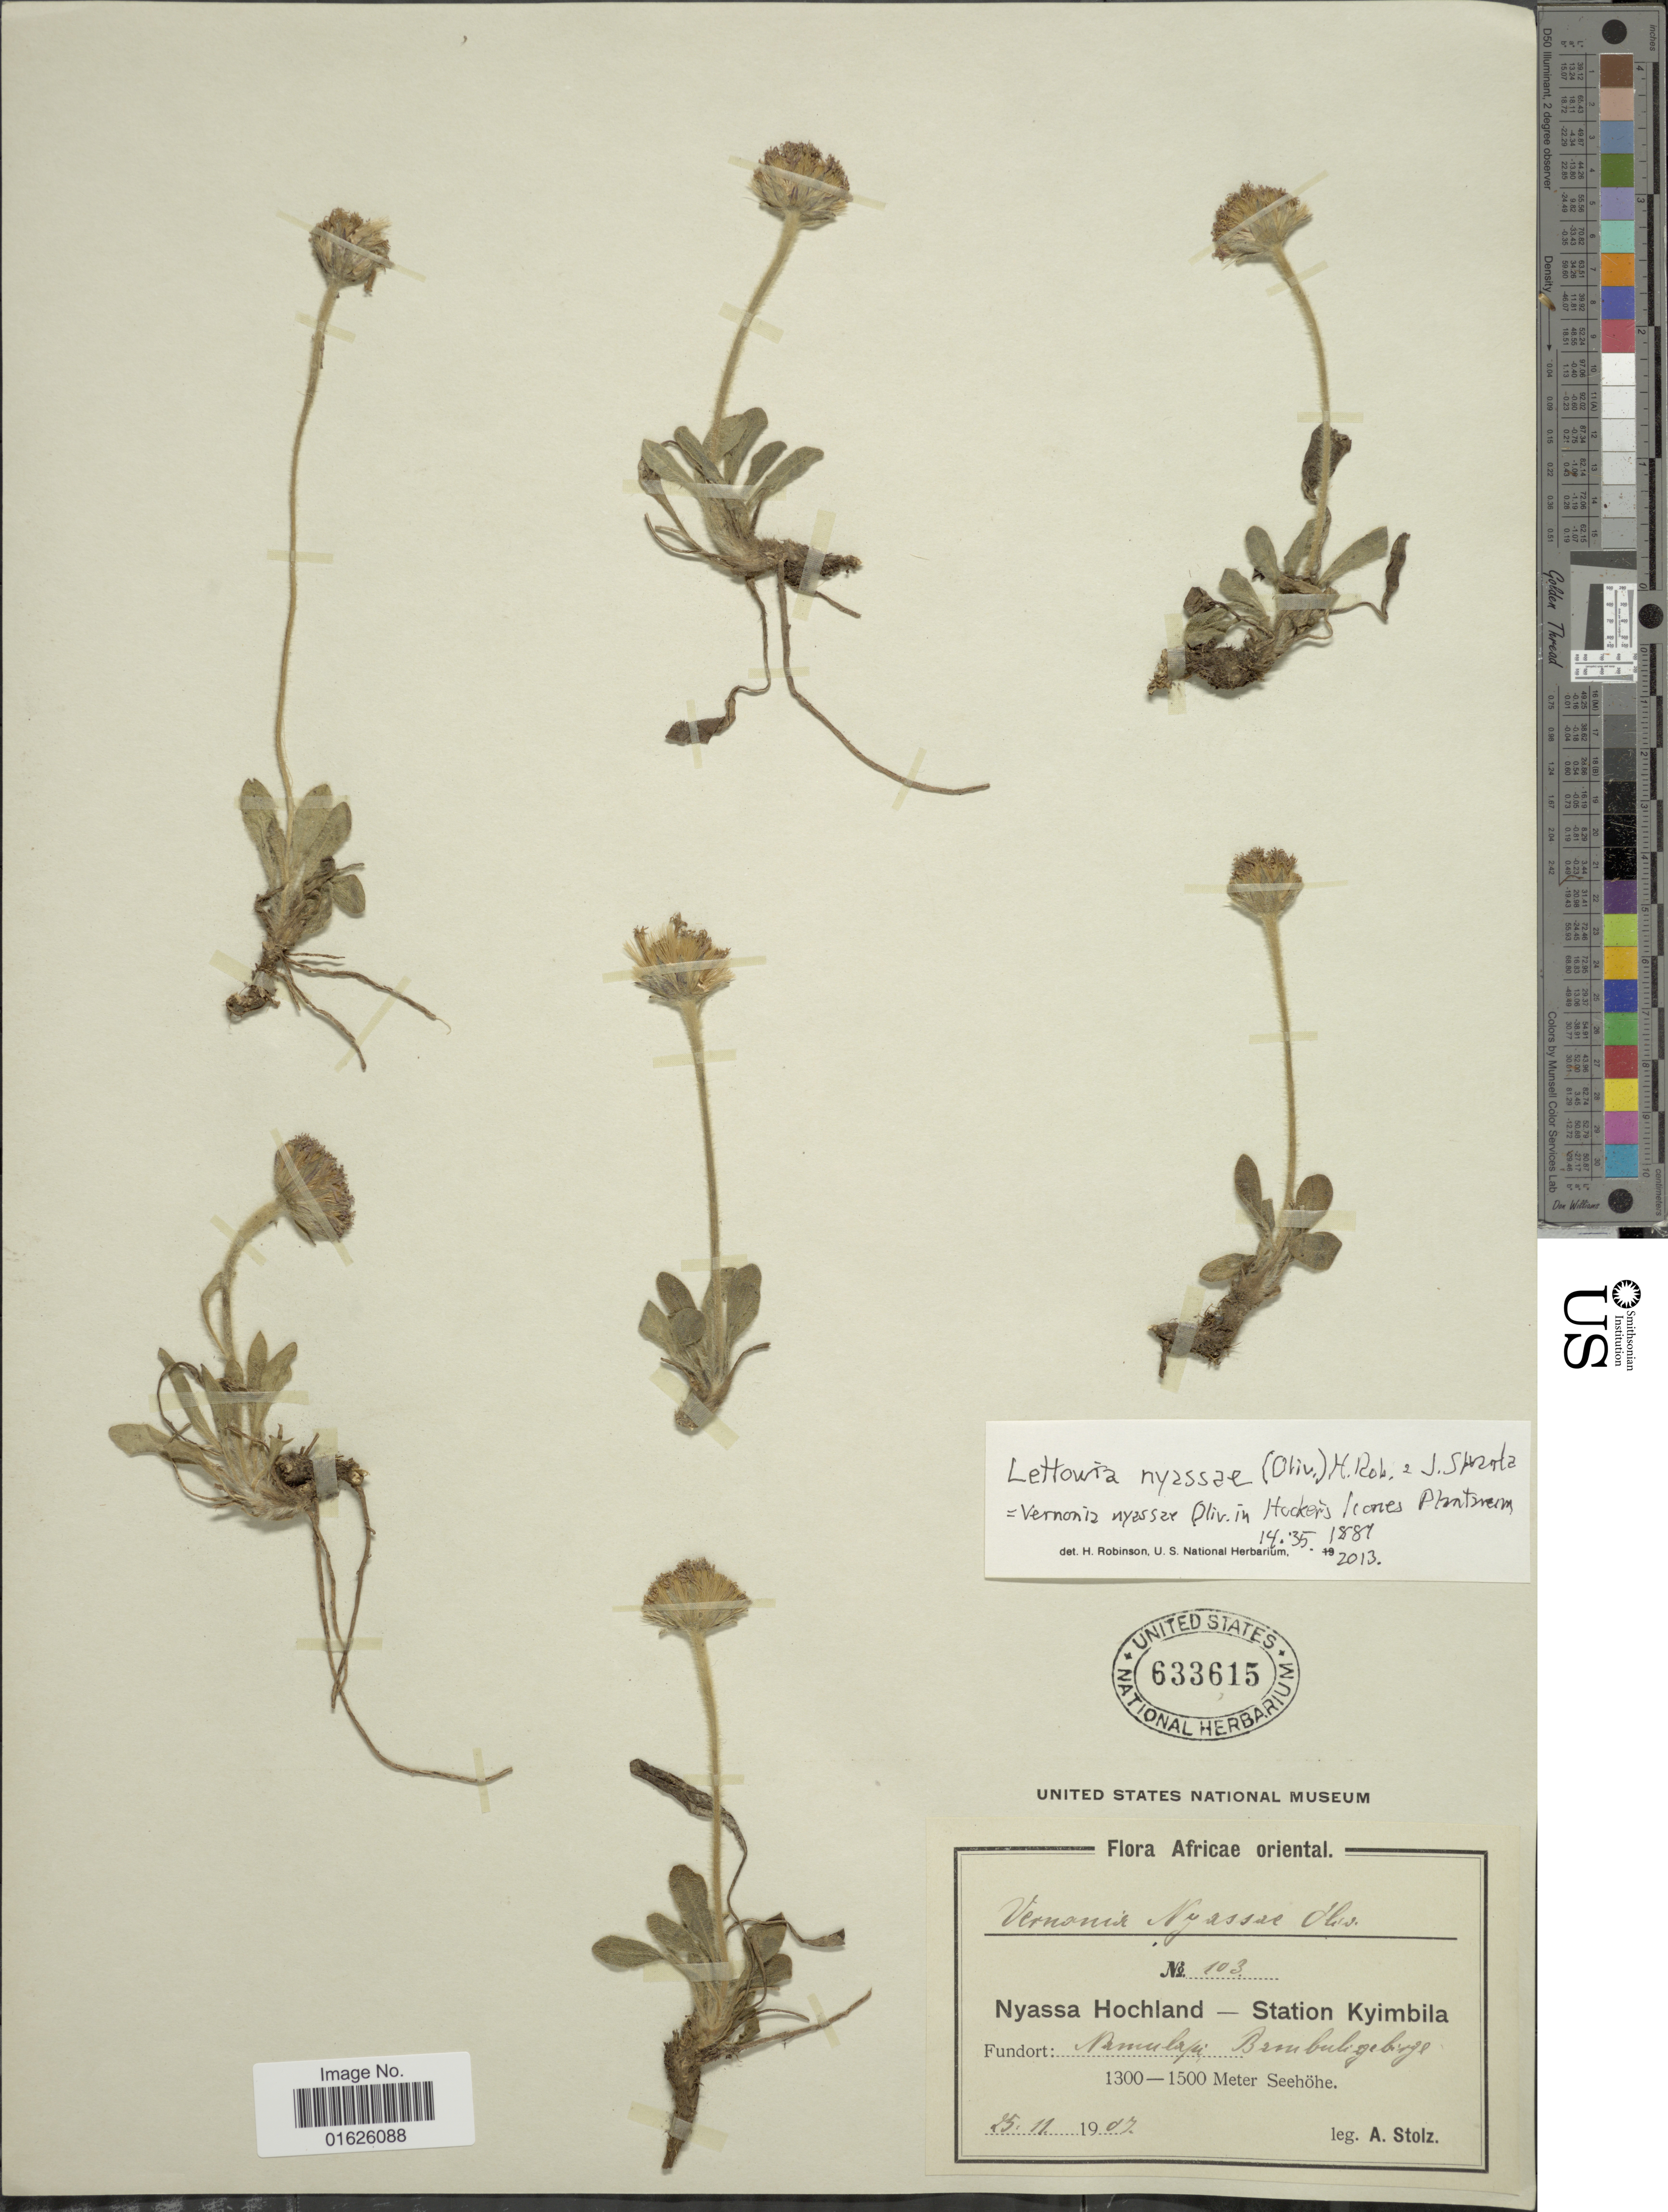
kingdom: Plantae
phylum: Tracheophyta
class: Magnoliopsida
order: Asterales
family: Asteraceae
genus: Lettowia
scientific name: Lettowia nyassae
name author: (Oliv.) H. Rob. & Skvarla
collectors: A. Stolz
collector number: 103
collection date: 1907-11-25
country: Malawi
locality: Africae oriental, Nyassa Hochland - Station Kyimbila. Namulapi, Bambuligebirge.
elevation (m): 1300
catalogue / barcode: US 633615